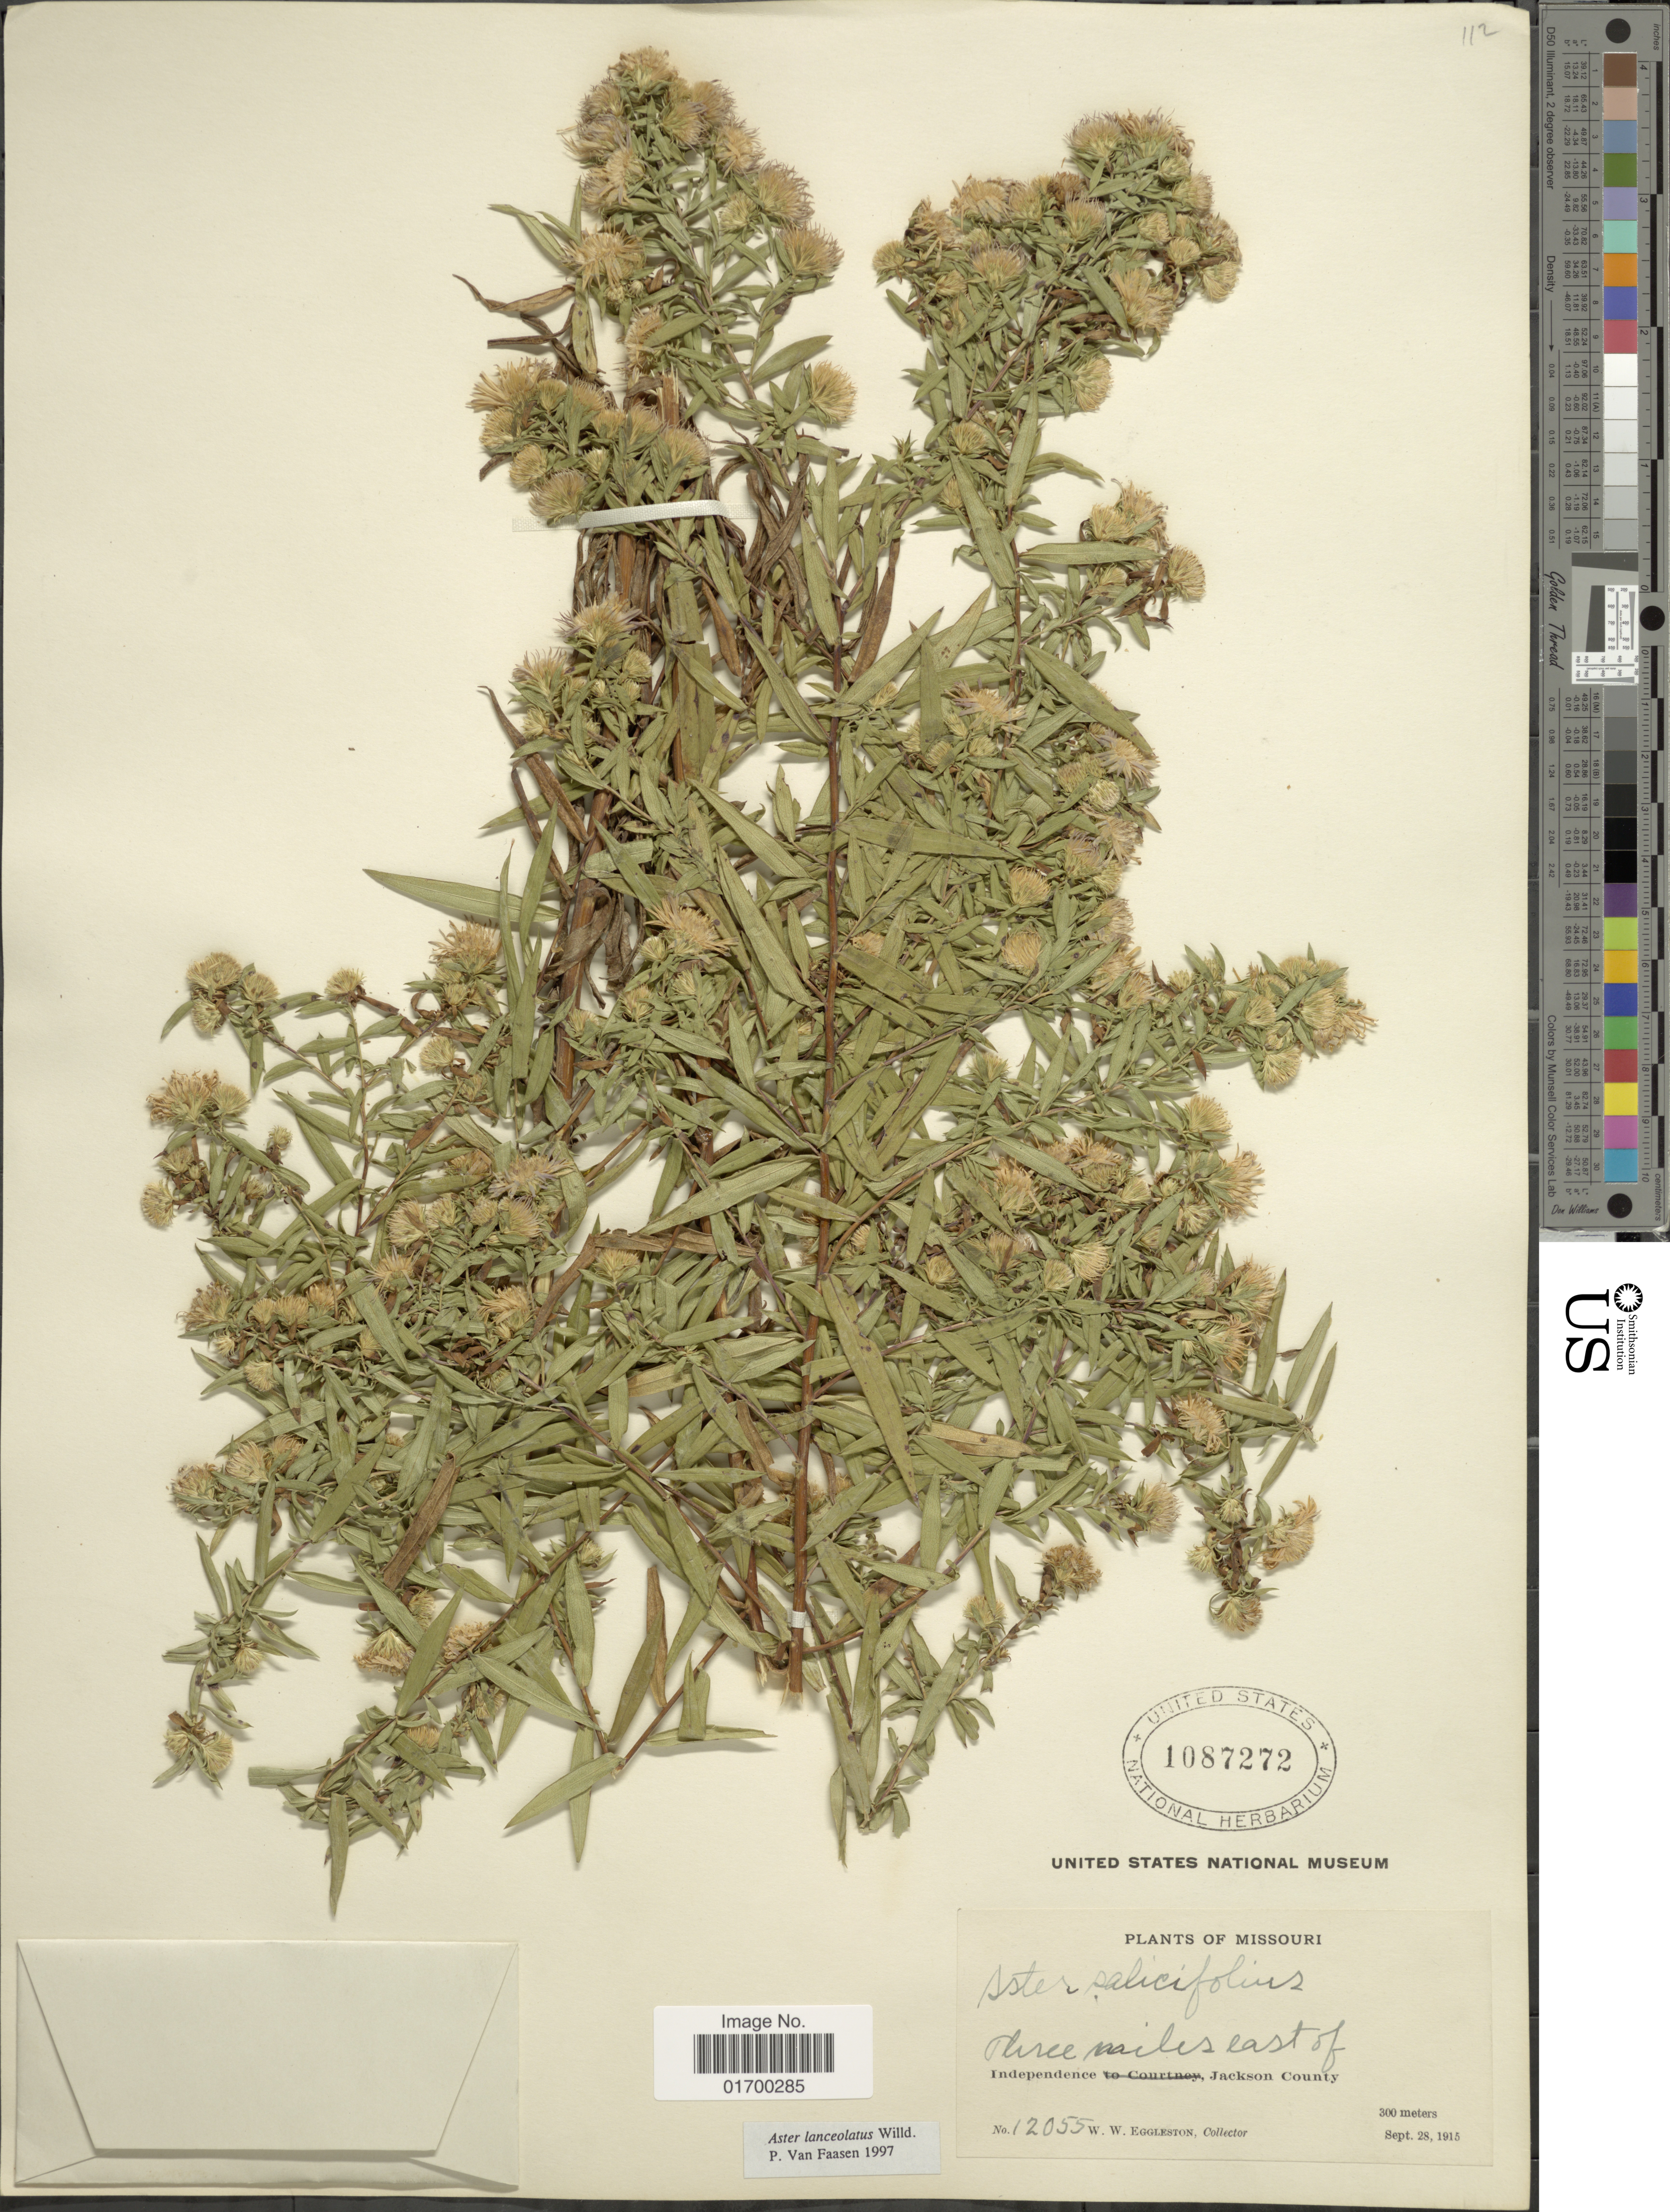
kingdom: Plantae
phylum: Tracheophyta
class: Magnoliopsida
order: Asterales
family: Asteraceae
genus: Symphyotrichum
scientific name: Symphyotrichum lanceolatum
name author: (Willd.) G.L. Nesom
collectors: W. W. Eggleston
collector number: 12055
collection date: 1915-09-28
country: United States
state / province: Missouri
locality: Three miles east of Independence, Jackson County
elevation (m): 300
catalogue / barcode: US 1087272